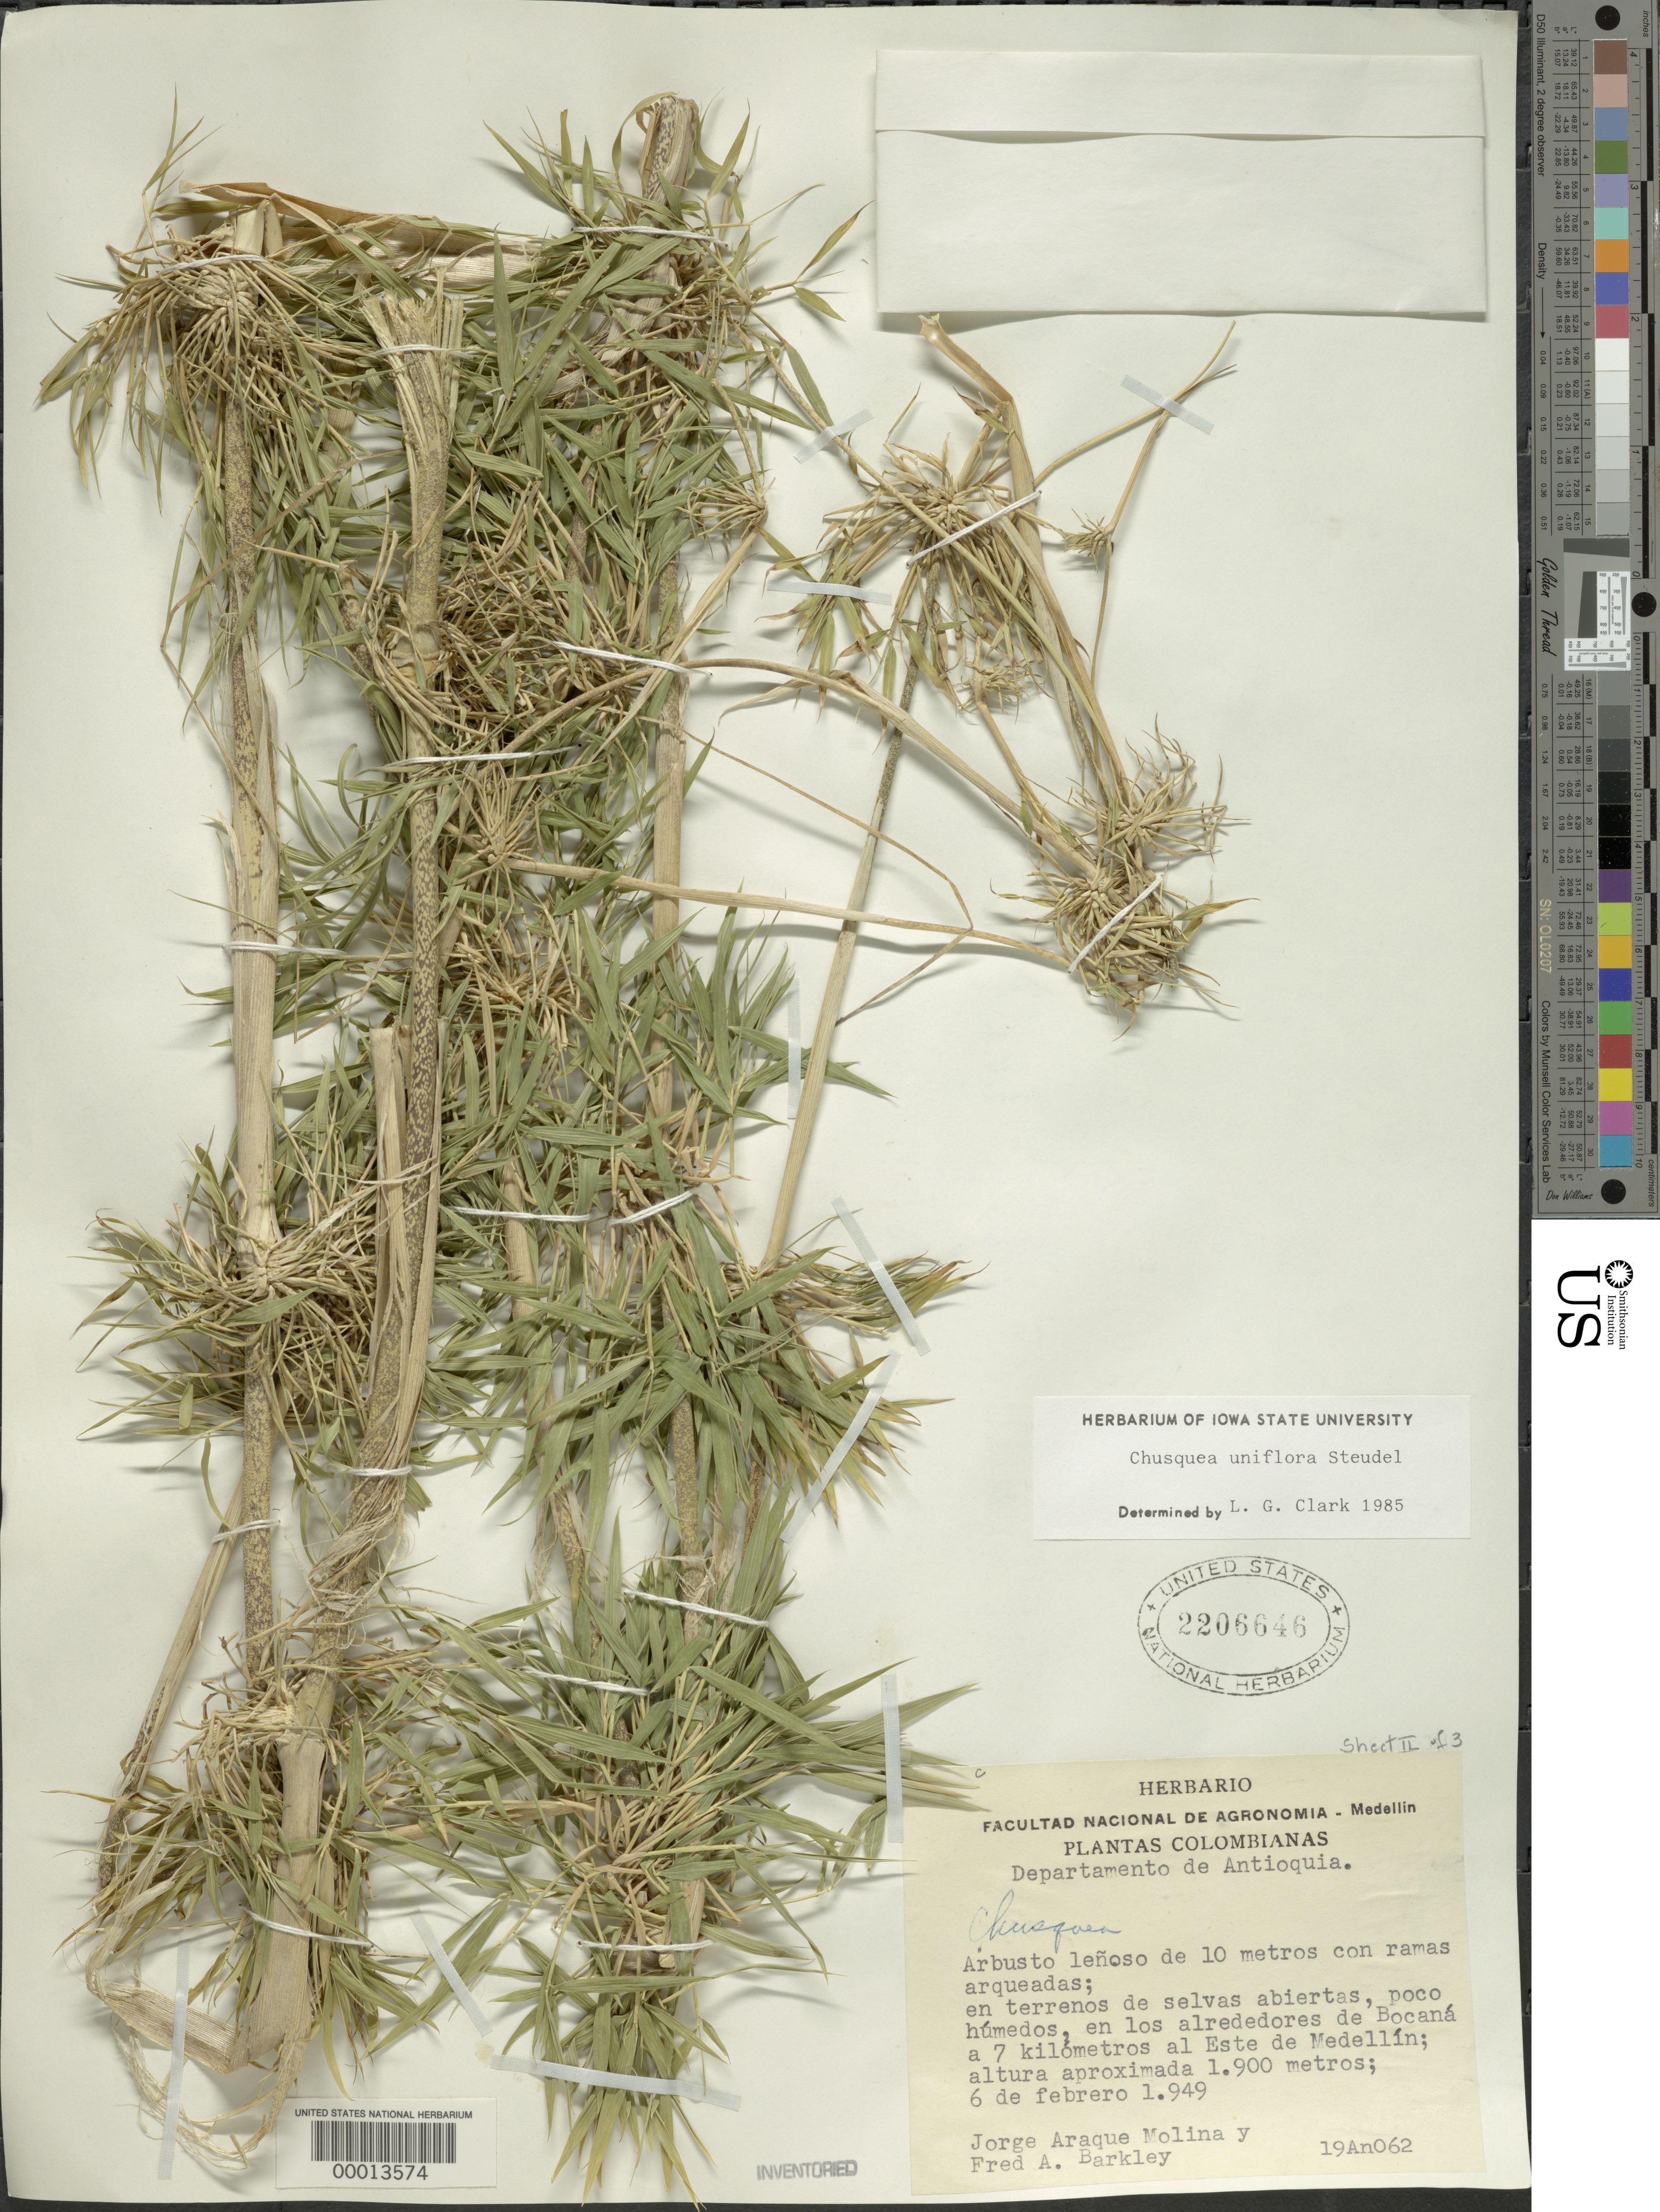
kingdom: Plantae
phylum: Tracheophyta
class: Liliopsida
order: Poales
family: Poaceae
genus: Chusquea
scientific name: Chusquea uniflora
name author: Steud.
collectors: J. Araque Molina & F. A. Barkley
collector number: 19An062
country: Colombia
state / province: Antioquia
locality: Este de Medellin.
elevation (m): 1900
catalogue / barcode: US 2206646